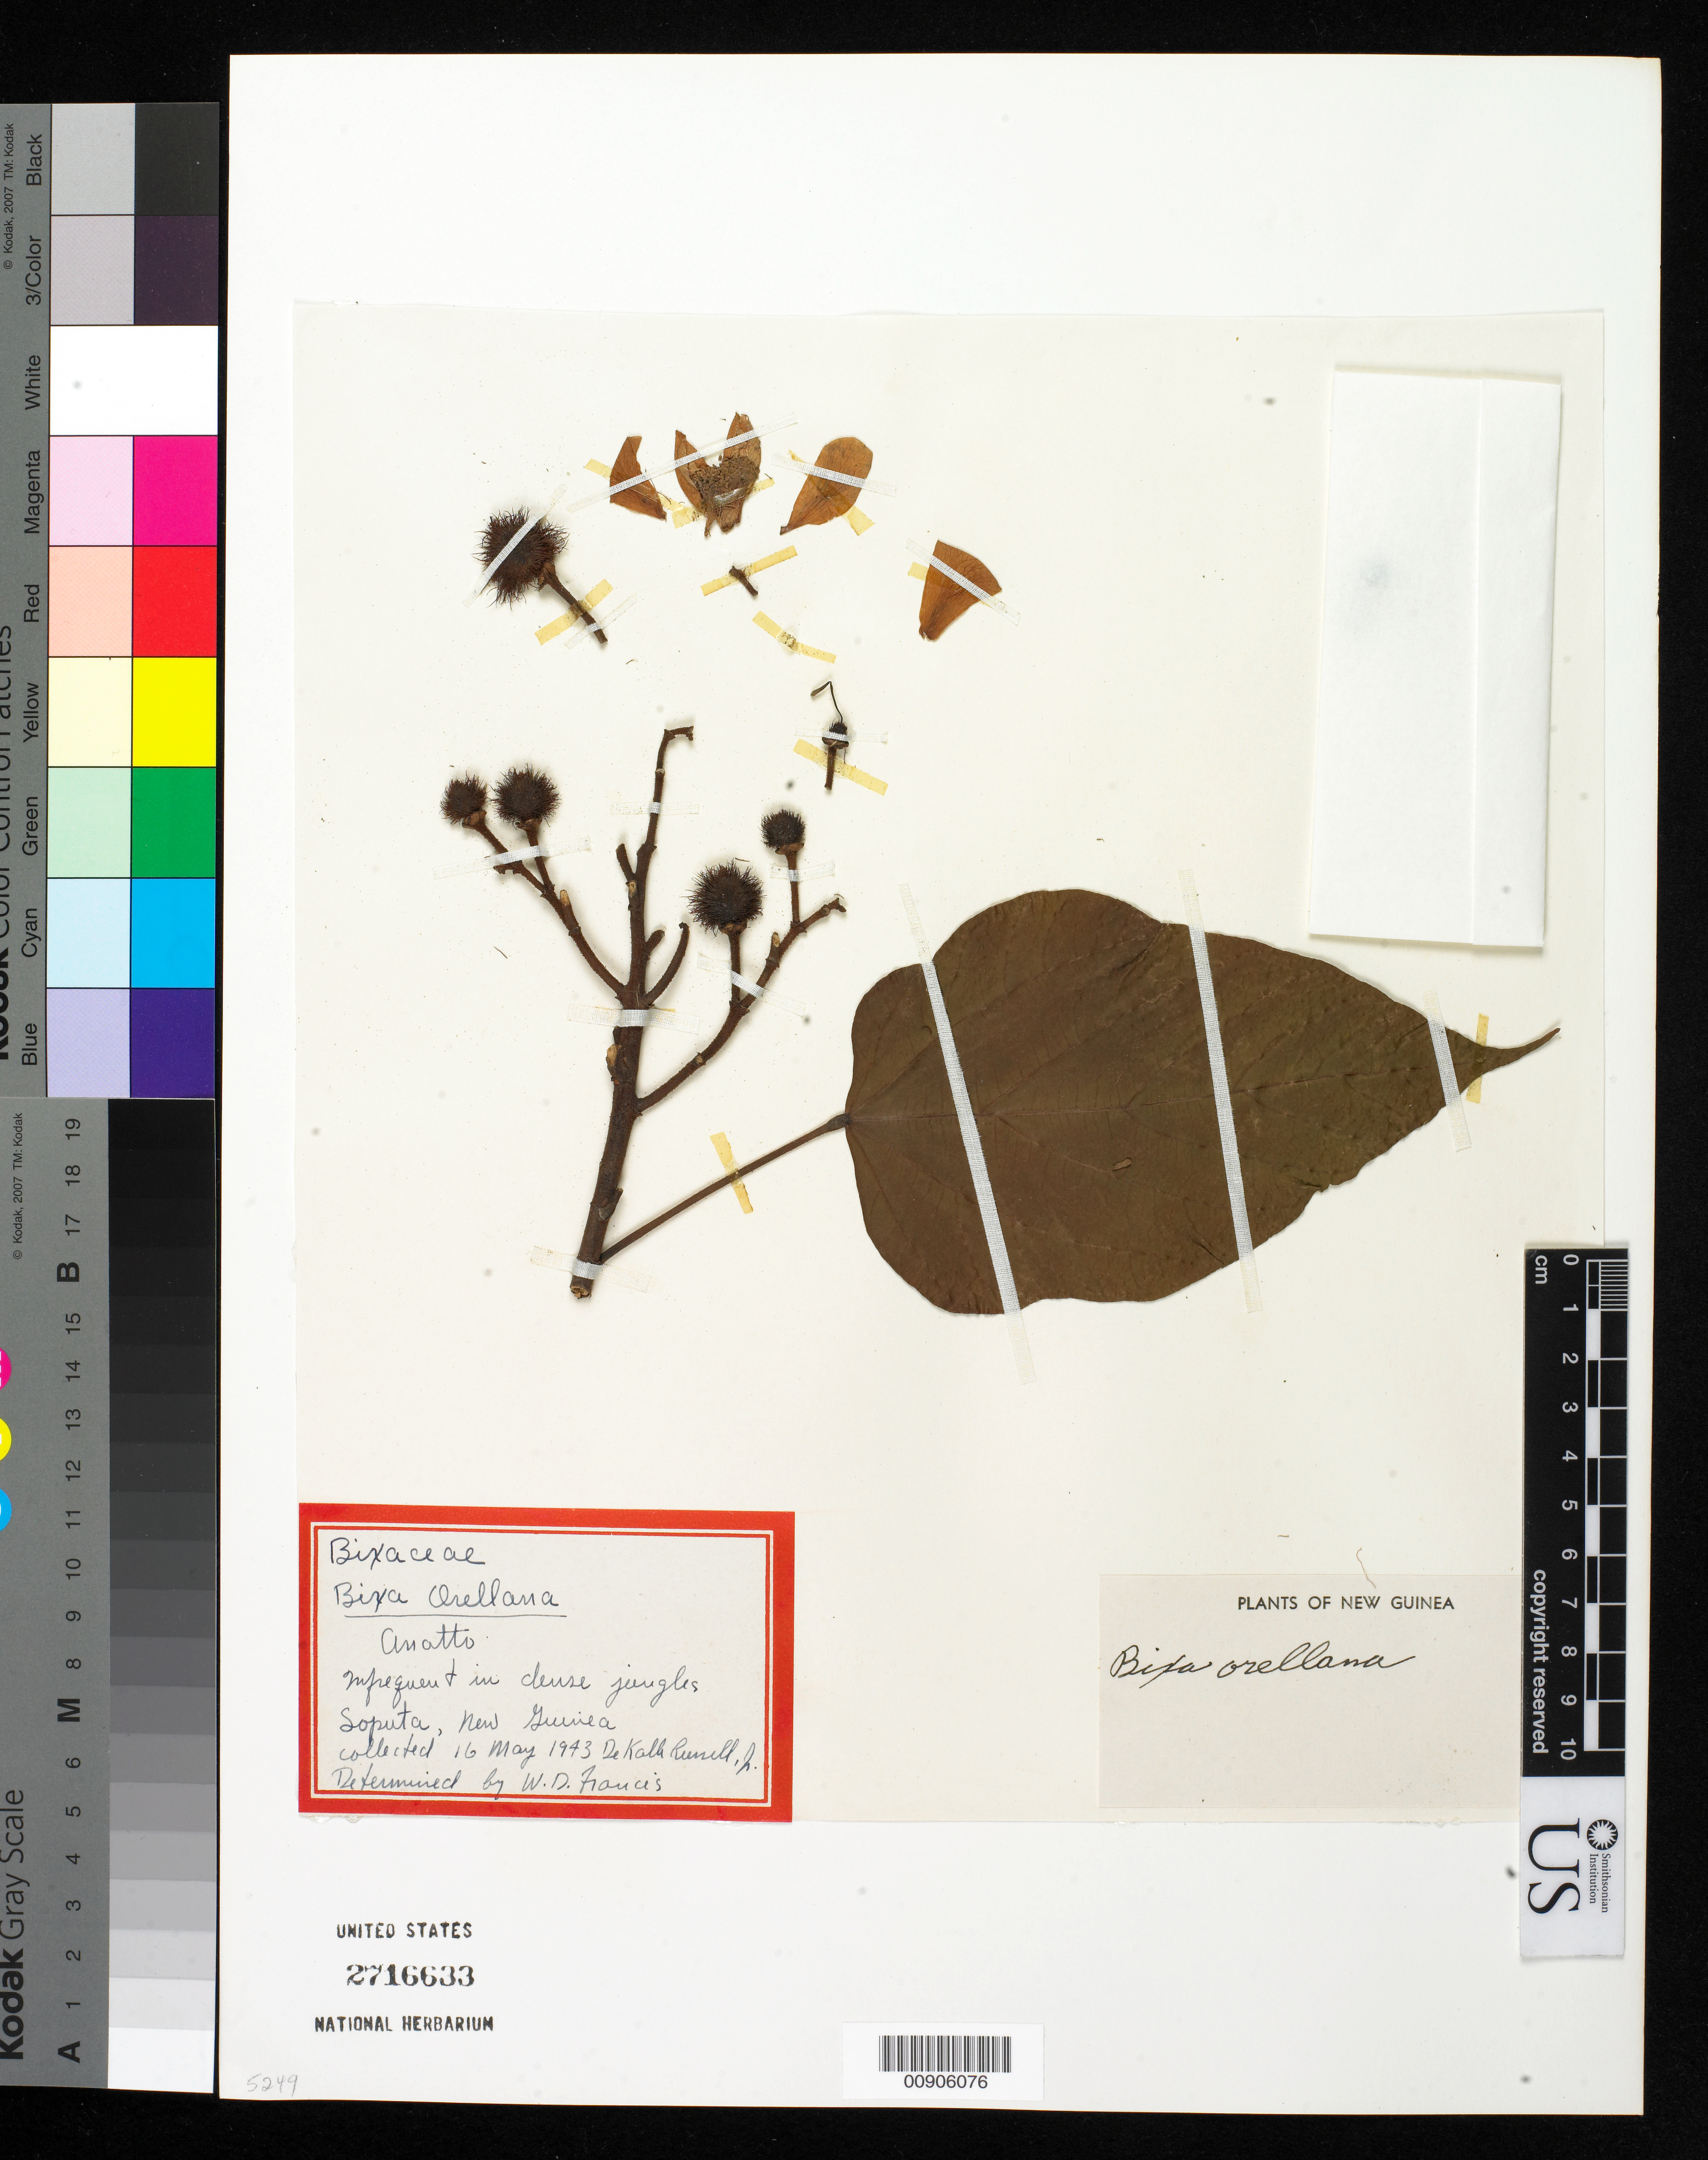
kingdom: Plantae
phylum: Tracheophyta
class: Magnoliopsida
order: Malvales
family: Bixaceae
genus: Bixa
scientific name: Bixa orellana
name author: L.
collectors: D. K. Russell Jr.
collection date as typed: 16 May 1943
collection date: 1943-05-16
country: Papua New Guinea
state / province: Northern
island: New Guinea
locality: Soputa.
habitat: Infrequent in dense jungles.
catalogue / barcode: US 2716633